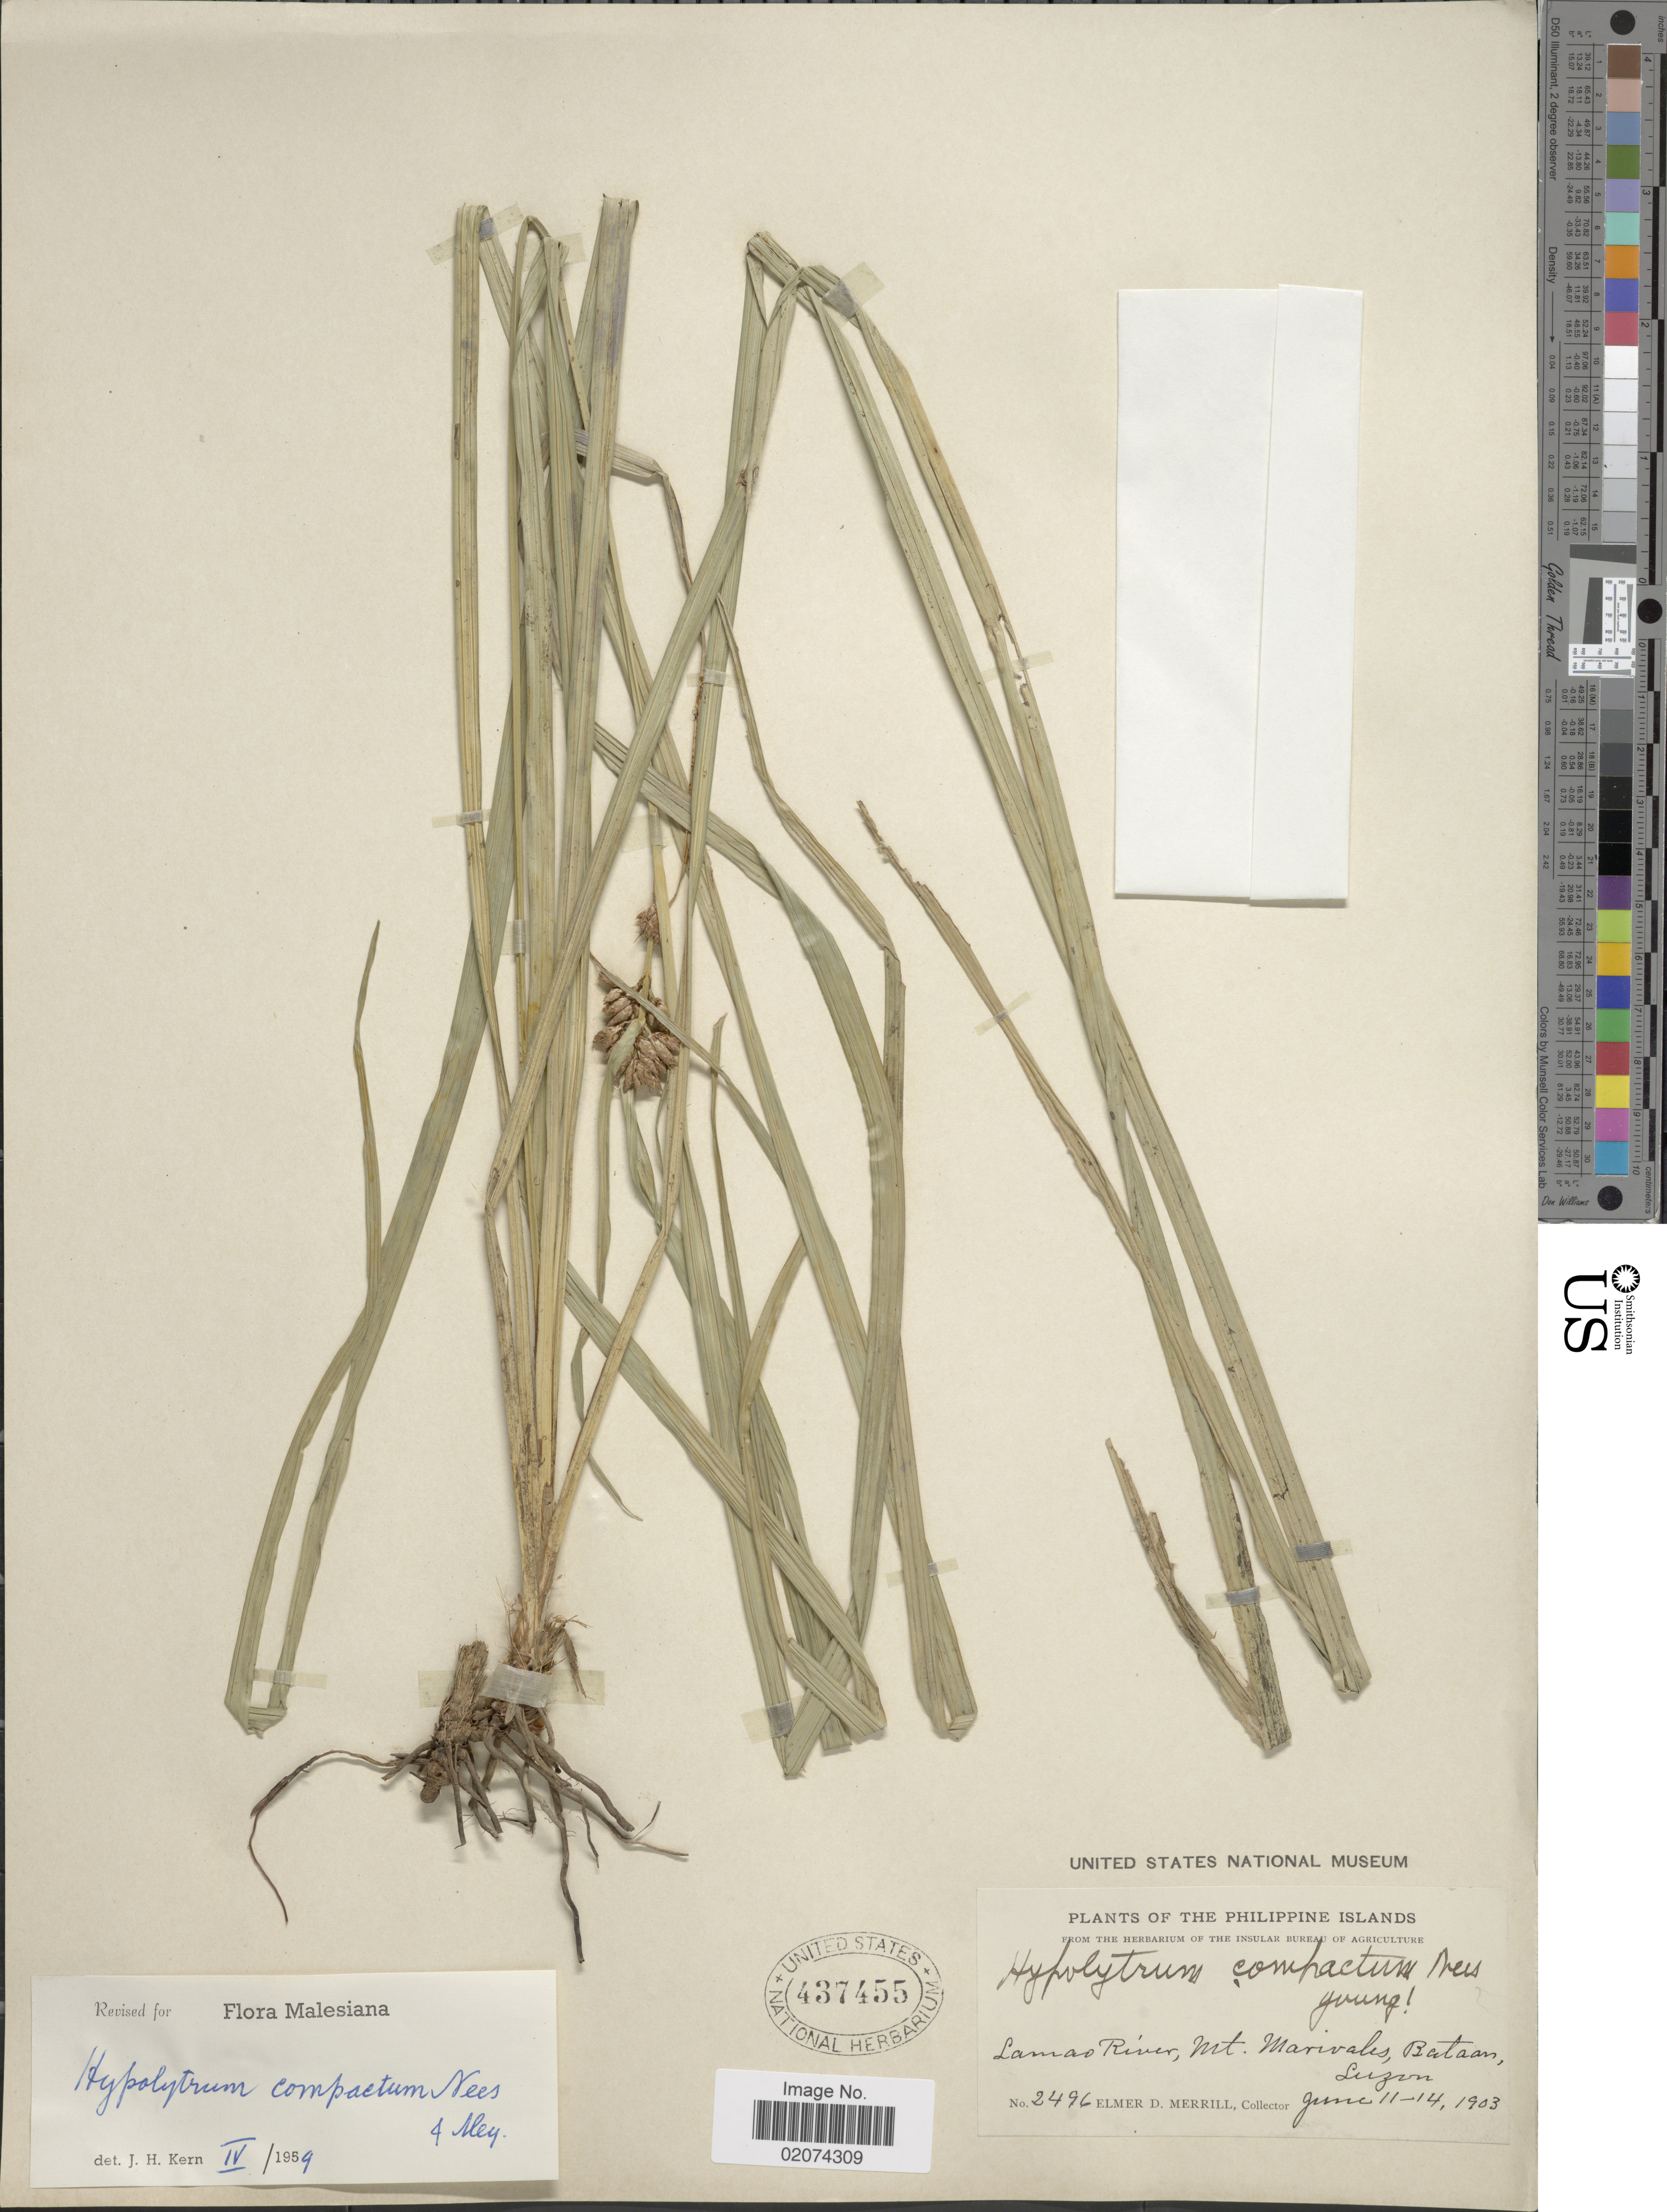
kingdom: Plantae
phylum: Tracheophyta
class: Liliopsida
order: Poales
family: Cyperaceae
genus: Hypolytrum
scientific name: Hypolytrum compactum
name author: Nees & Meyen ex Kunth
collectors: E. D. Merrill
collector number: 2496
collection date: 1903-06-11/1903-06-14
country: Philippines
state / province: Cagayan Valley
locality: Lamas River, Mt. Marivales, Bataan, Luzon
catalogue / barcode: US 437455